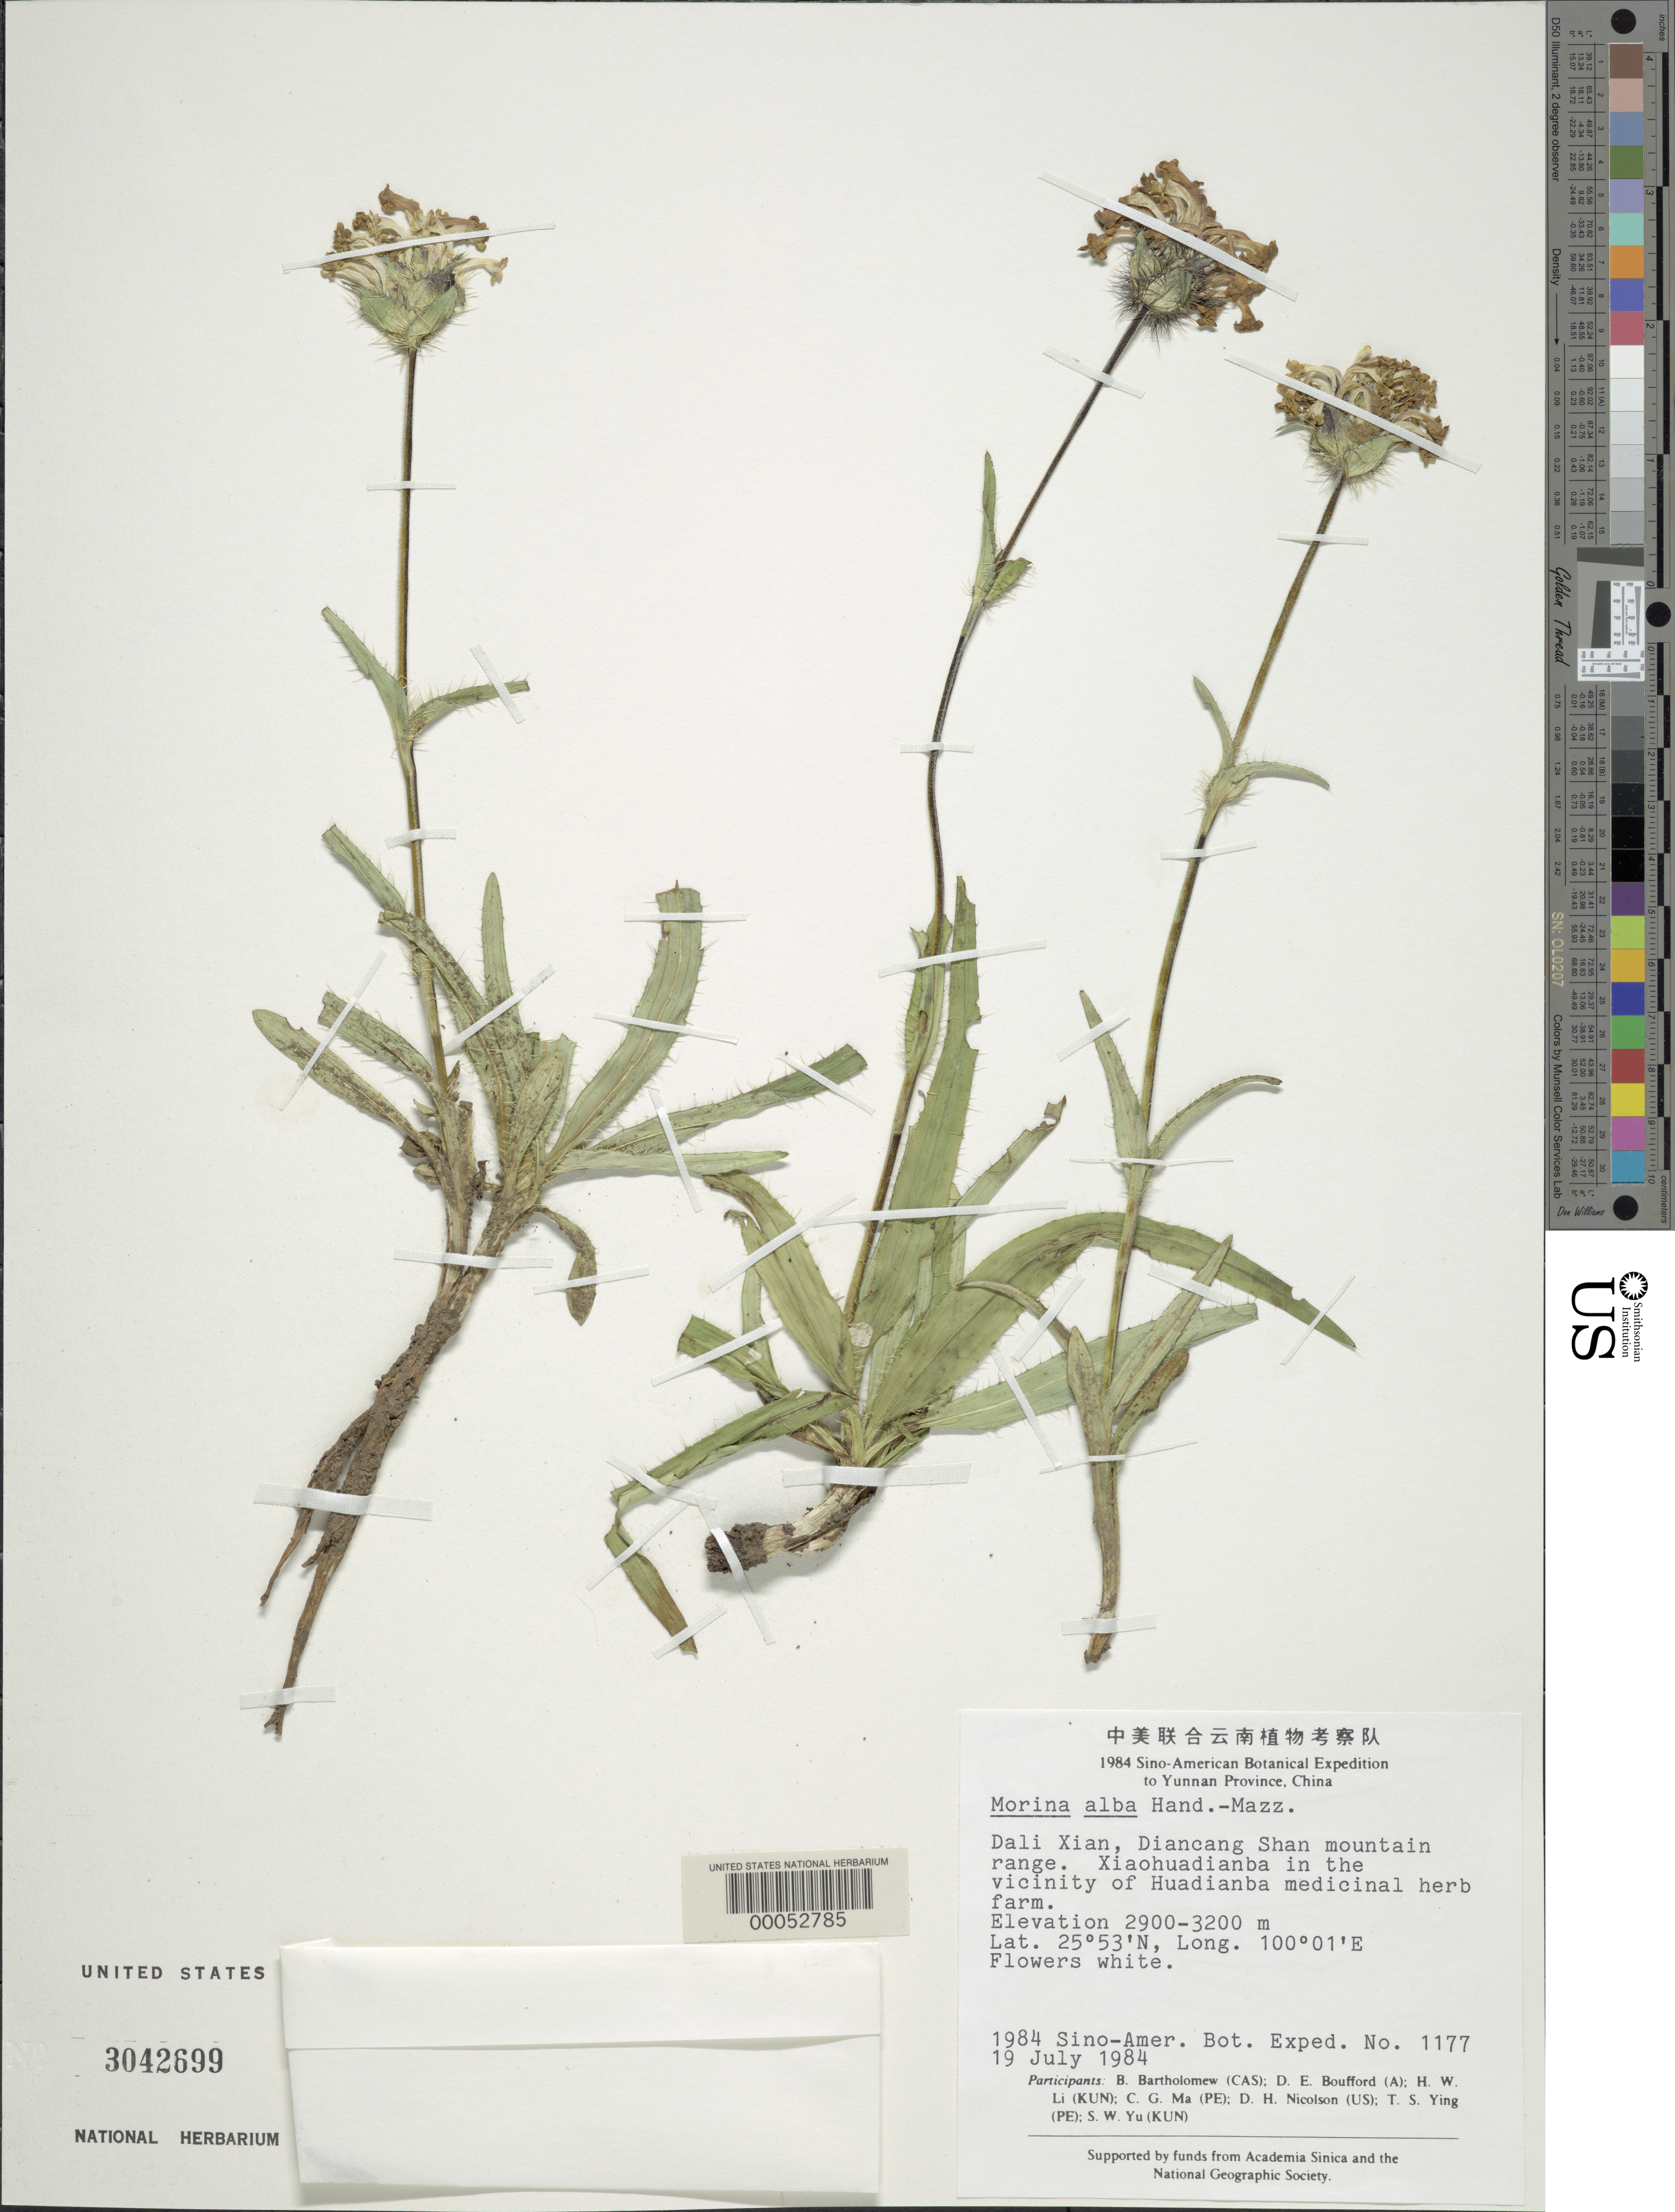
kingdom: Plantae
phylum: Tracheophyta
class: Magnoliopsida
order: Dipsacales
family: Caprifoliaceae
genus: Morina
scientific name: Morina alba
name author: Hand.-Mazz.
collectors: B. M. Bartholomew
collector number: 1177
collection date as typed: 19 Jul 1984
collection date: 1984-07-19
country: China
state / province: Yunnan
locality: Dali xian, diancang shan mt range, in the vic of husdianba medicinal herb farm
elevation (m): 2900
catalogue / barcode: US 3042699